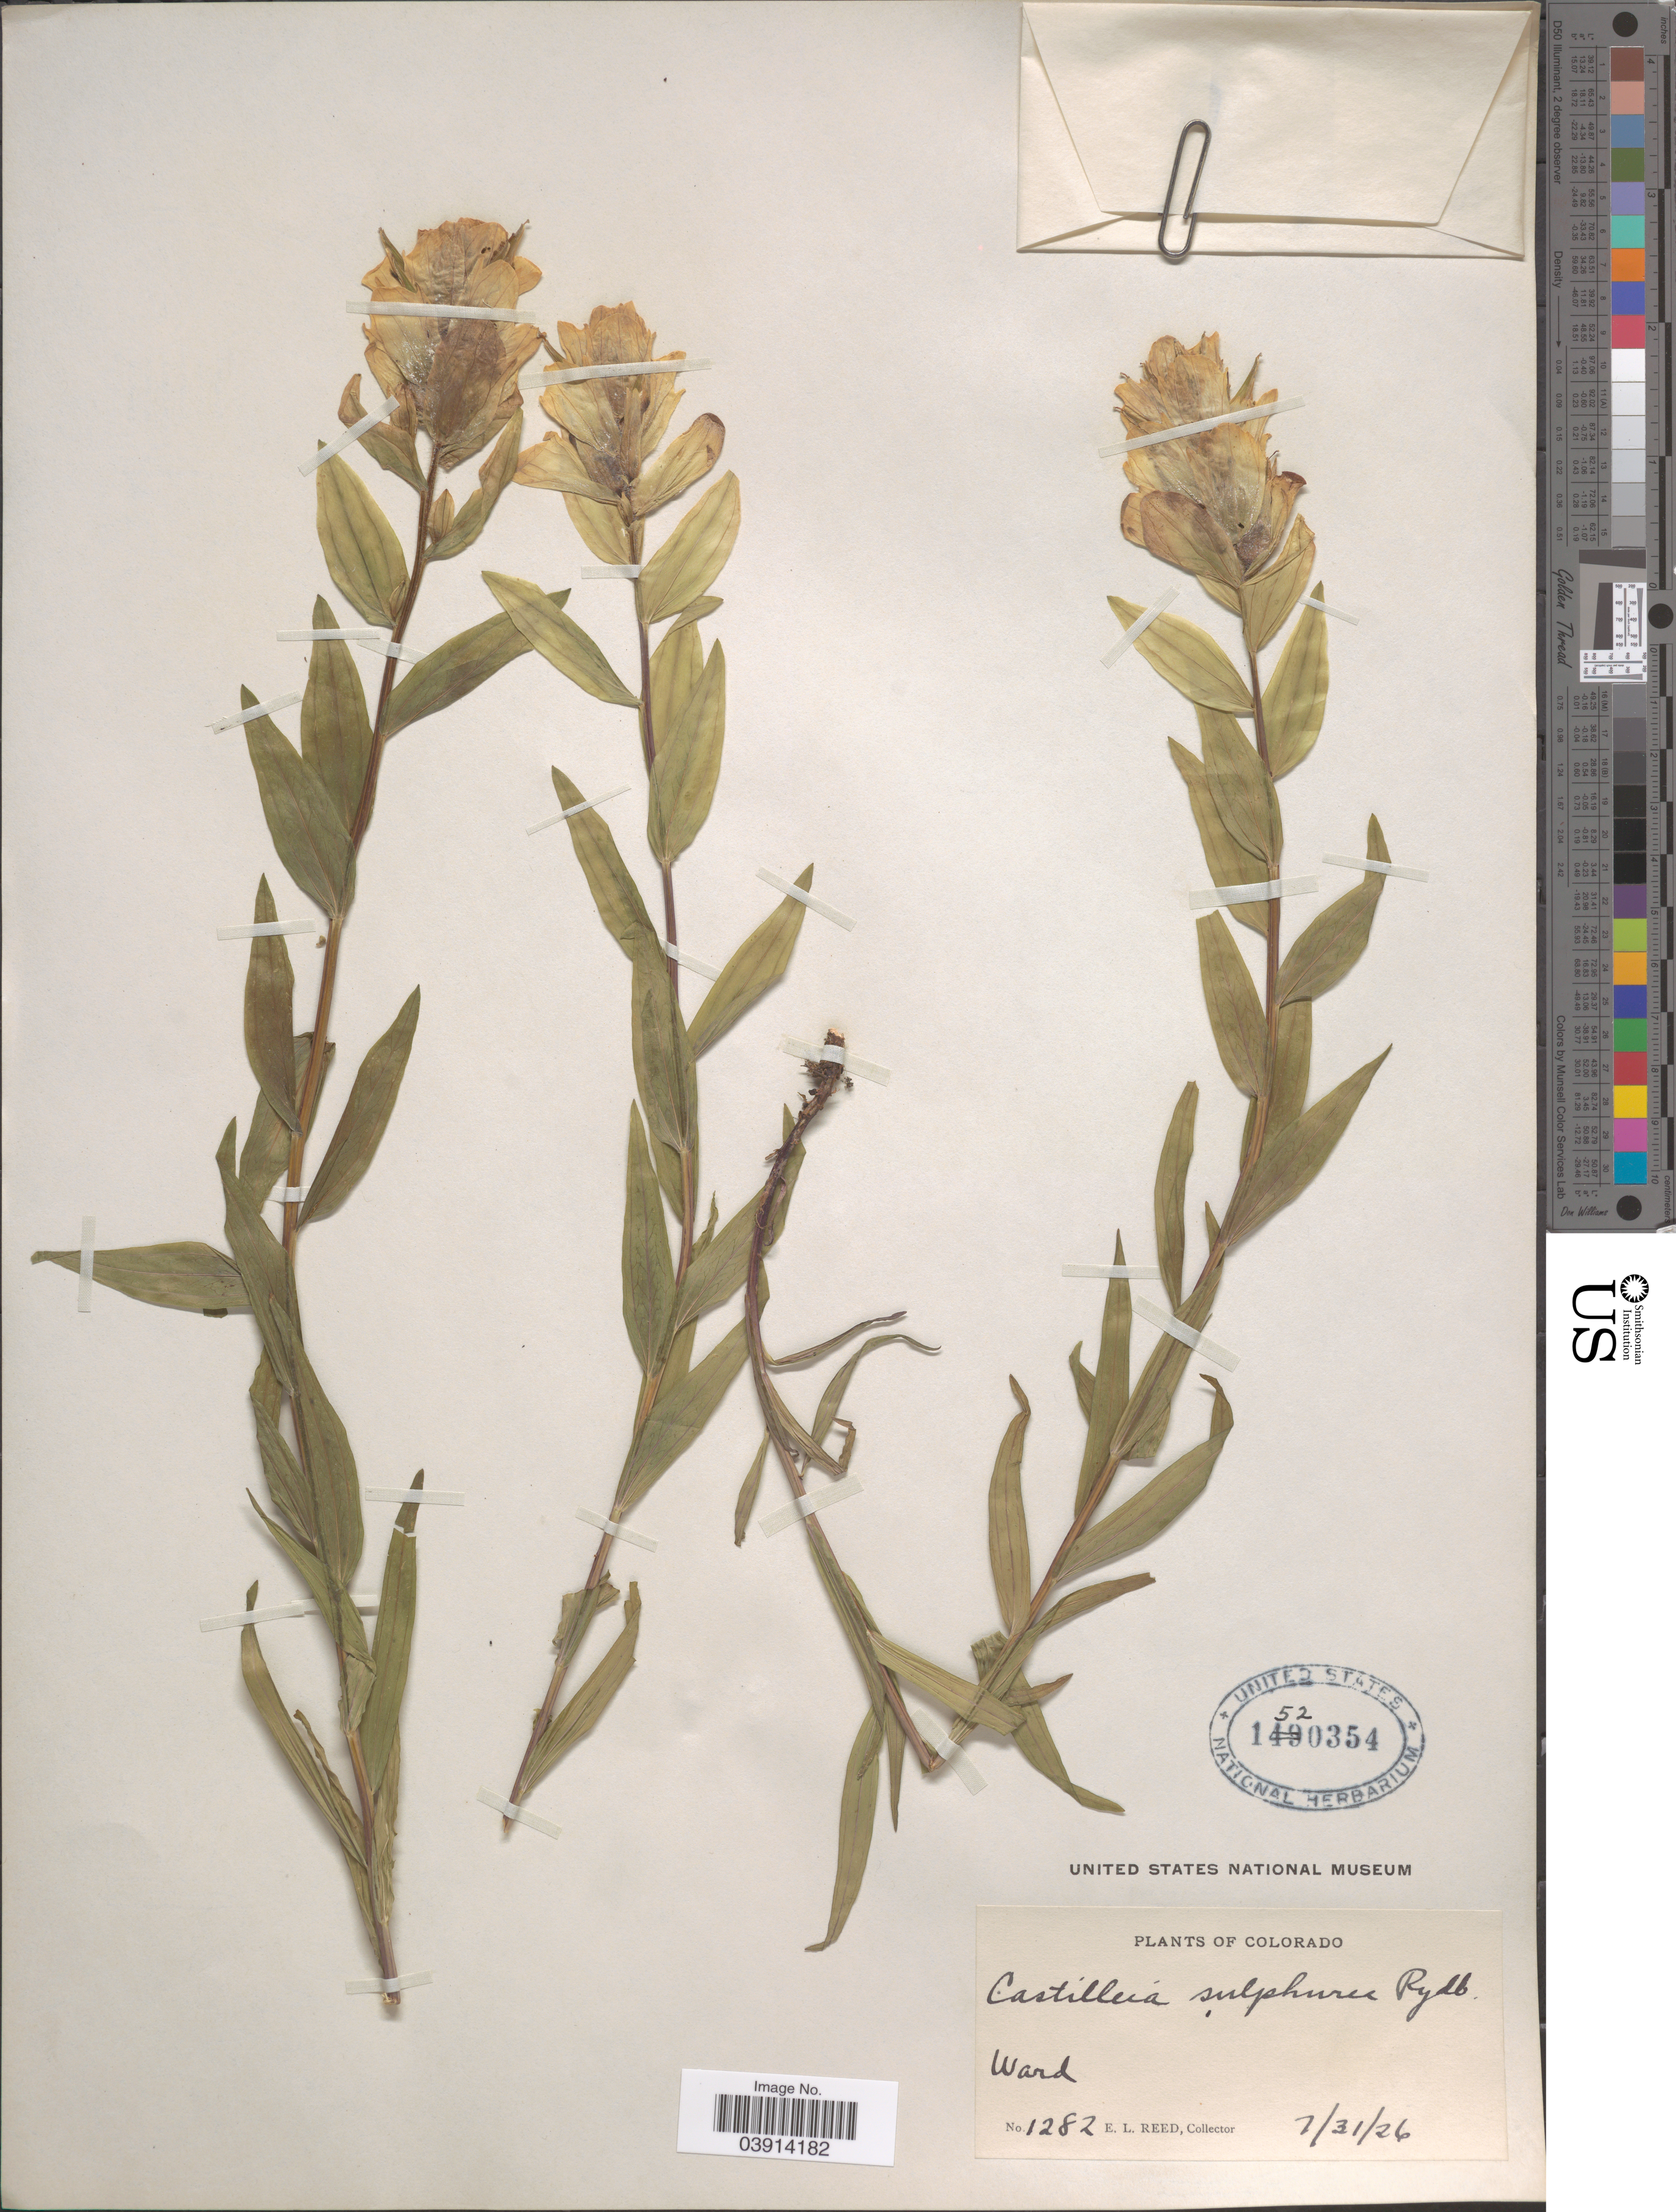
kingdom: Plantae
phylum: Tracheophyta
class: Magnoliopsida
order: Lamiales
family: Orobanchaceae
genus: Castilleja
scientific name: Castilleja septentrionalis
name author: Lindl.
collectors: E. Reed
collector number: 1282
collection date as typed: Transcribed d/m/y: 31/7/26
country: United States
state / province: Colorado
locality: Ward.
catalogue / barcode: US 1520354